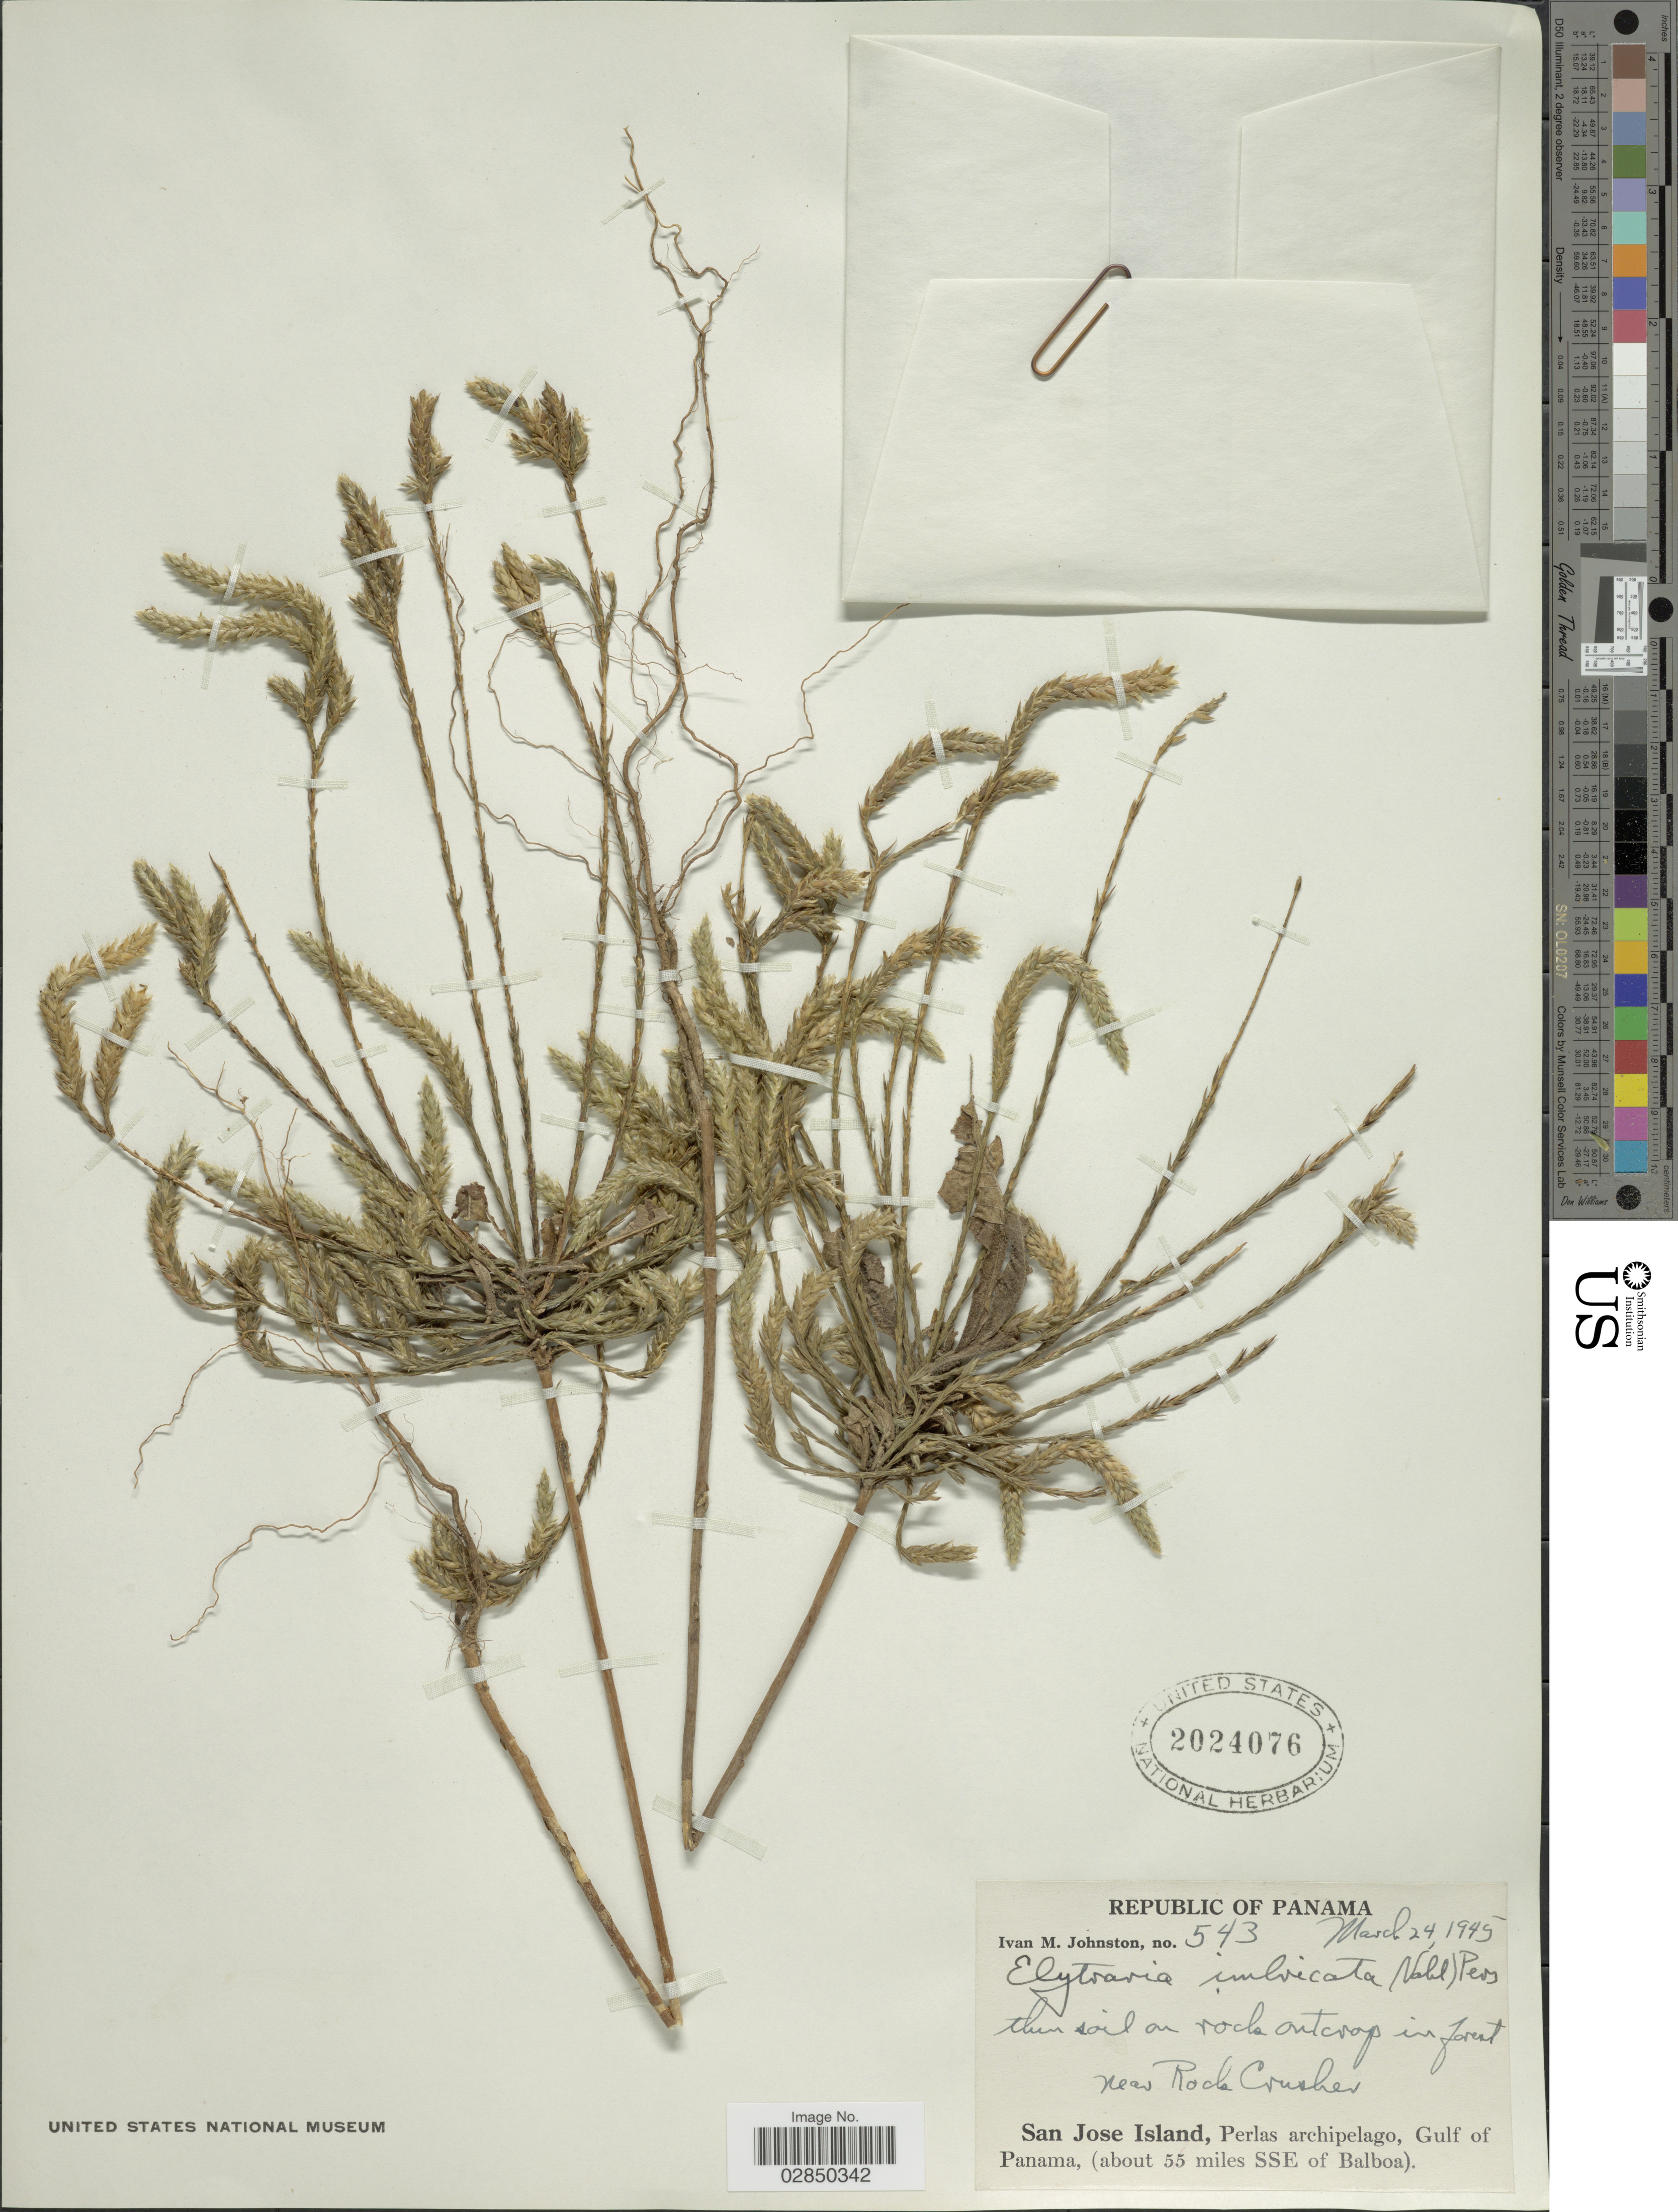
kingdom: Plantae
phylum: Tracheophyta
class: Magnoliopsida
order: Lamiales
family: Acanthaceae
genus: Elytraria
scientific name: Elytraria imbricata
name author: (Vahl) Pers.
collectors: I.M. Johnston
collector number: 543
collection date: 1945-03-24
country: Panama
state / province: Panamá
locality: Near Rock Crusher. San Jose Island, Perlas archipelago, Gulf of Panama, (about 55 miles SSE of Balboa).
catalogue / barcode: US 2024076